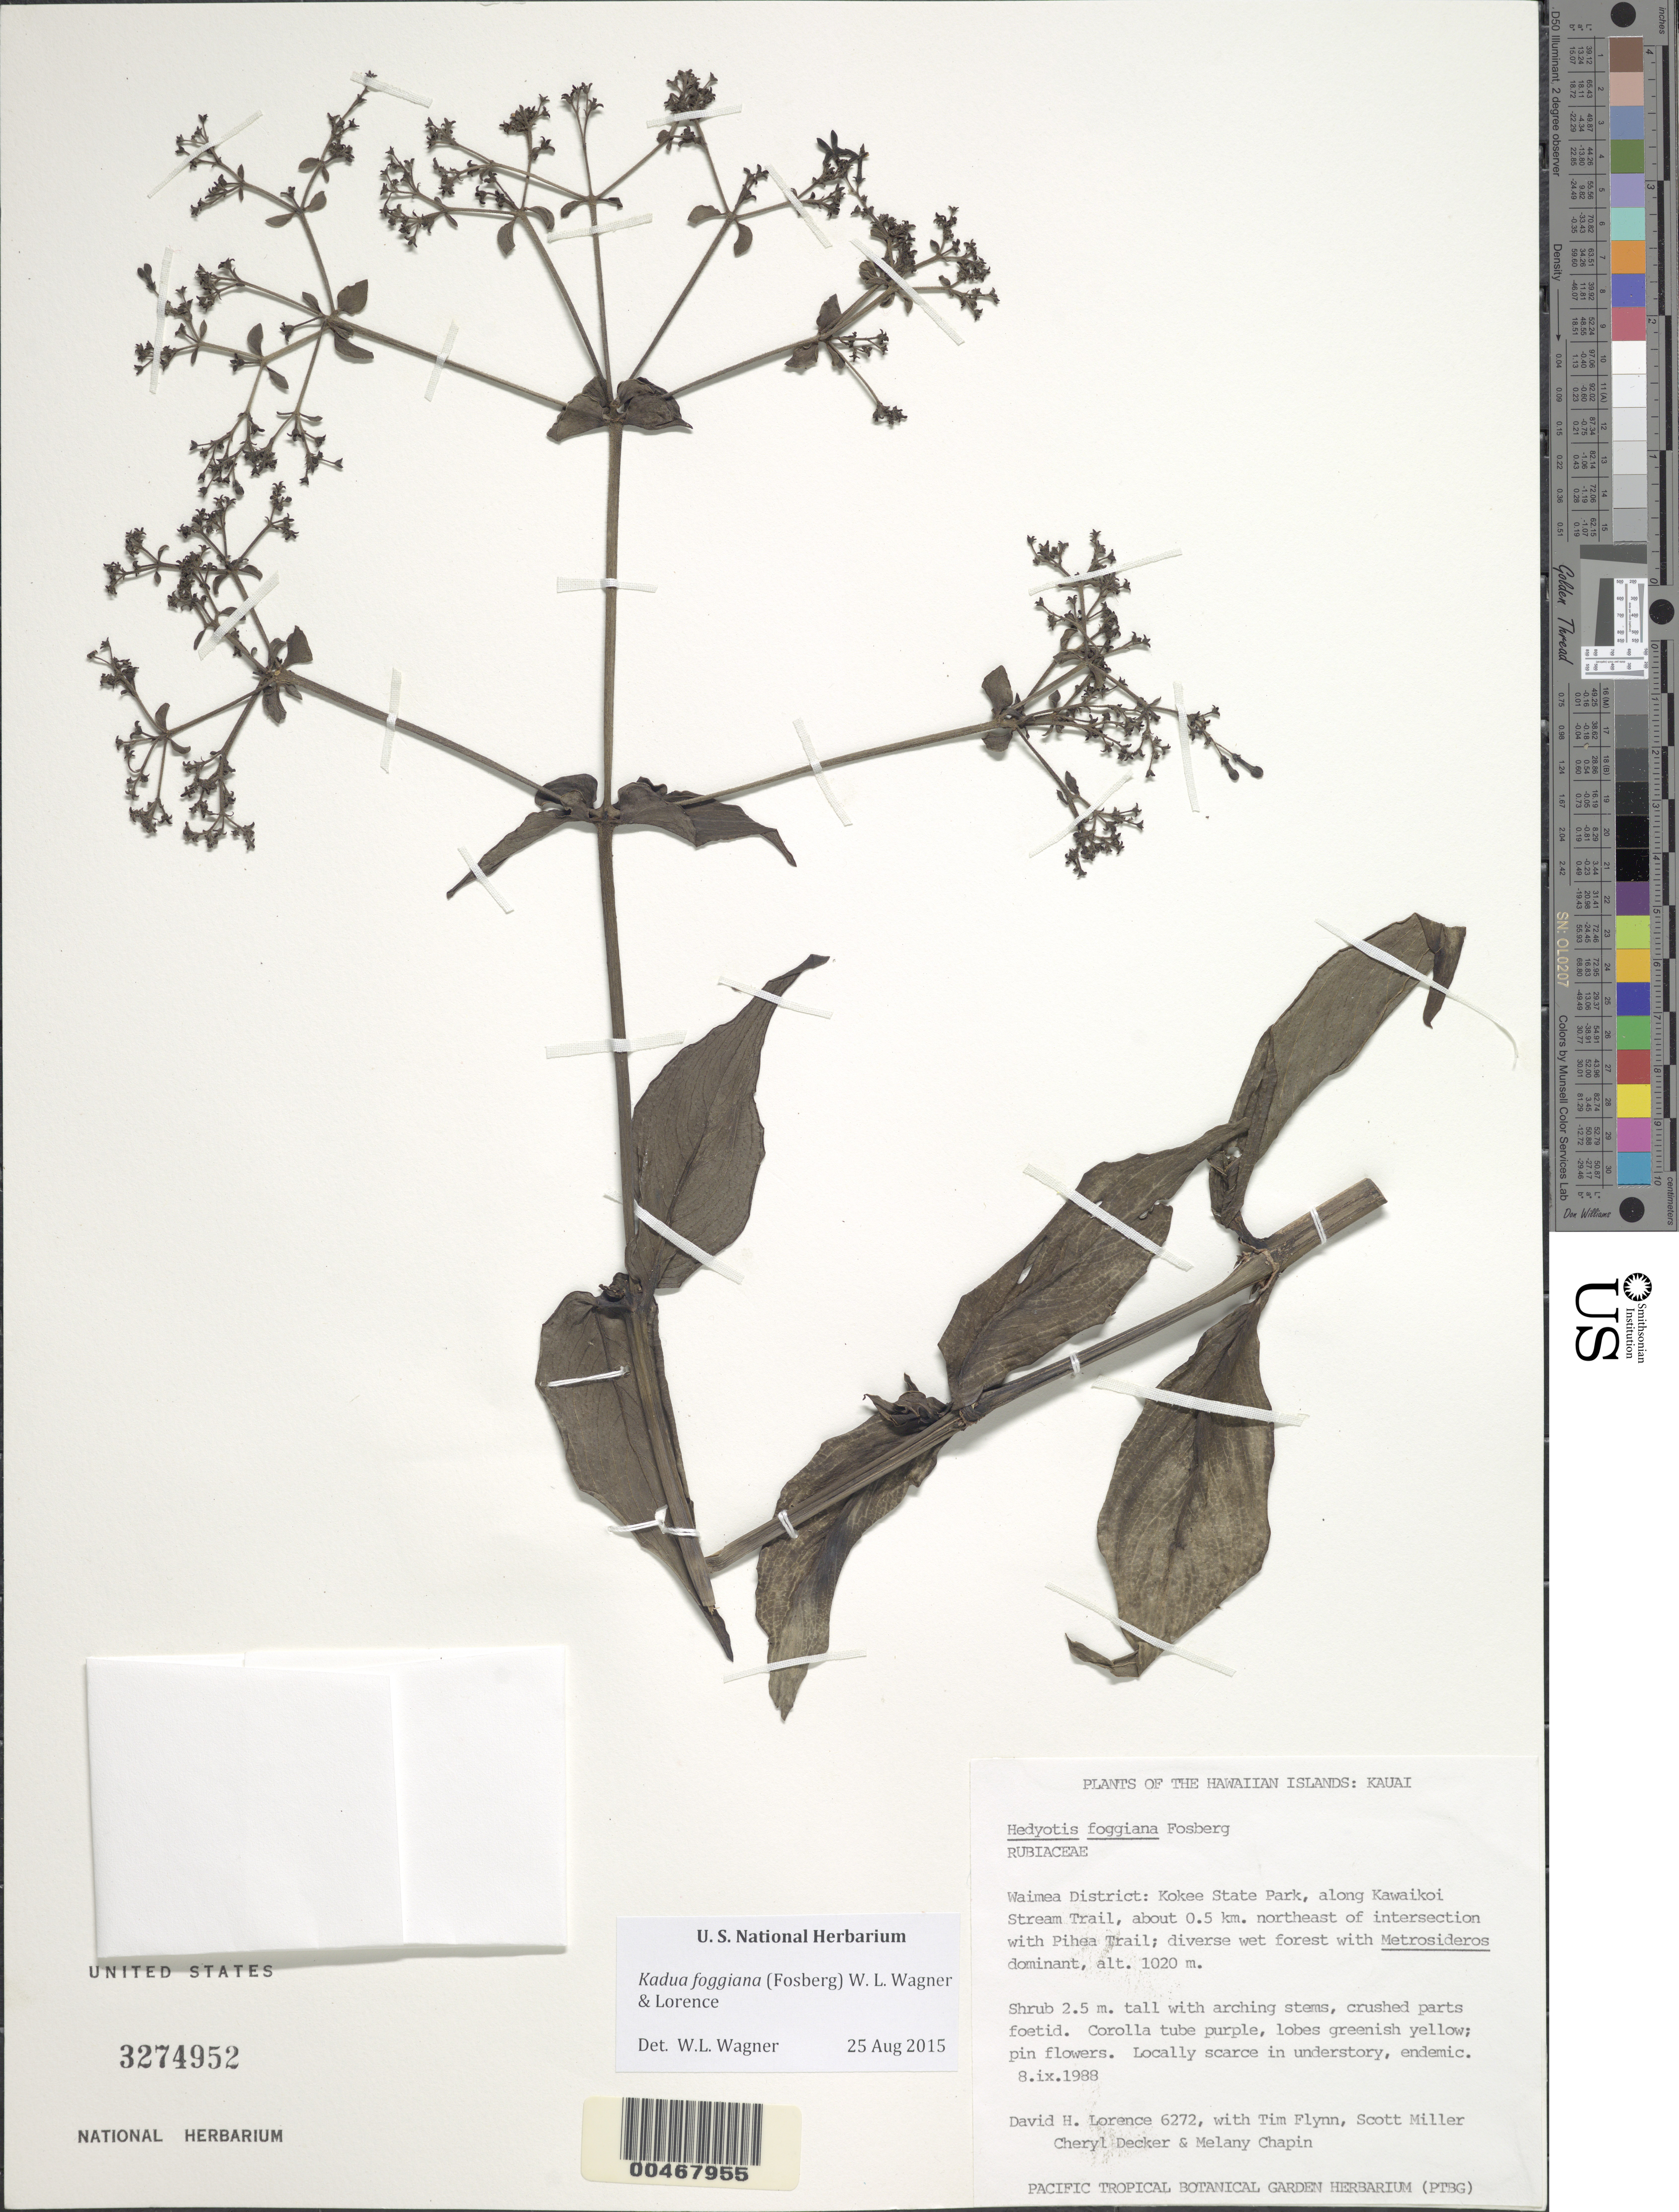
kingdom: Plantae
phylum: Tracheophyta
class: Magnoliopsida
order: Gentianales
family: Rubiaceae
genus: Kadua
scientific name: Kadua foggiana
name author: (Fosberg) W.L. Wagner & Lorence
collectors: D. Lorence, T. W. Flynn, S. Miller, C. Decker & M. Chapin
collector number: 6272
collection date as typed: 8 Sep 1988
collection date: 1988-09-08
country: United States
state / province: Hawaii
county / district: Kauai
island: Kaua'i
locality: Kokee State Park, along Kawaikoi Stream Trail, about 0.5 km NE of intersection with Pihea Trail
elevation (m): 1020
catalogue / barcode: US 3274952